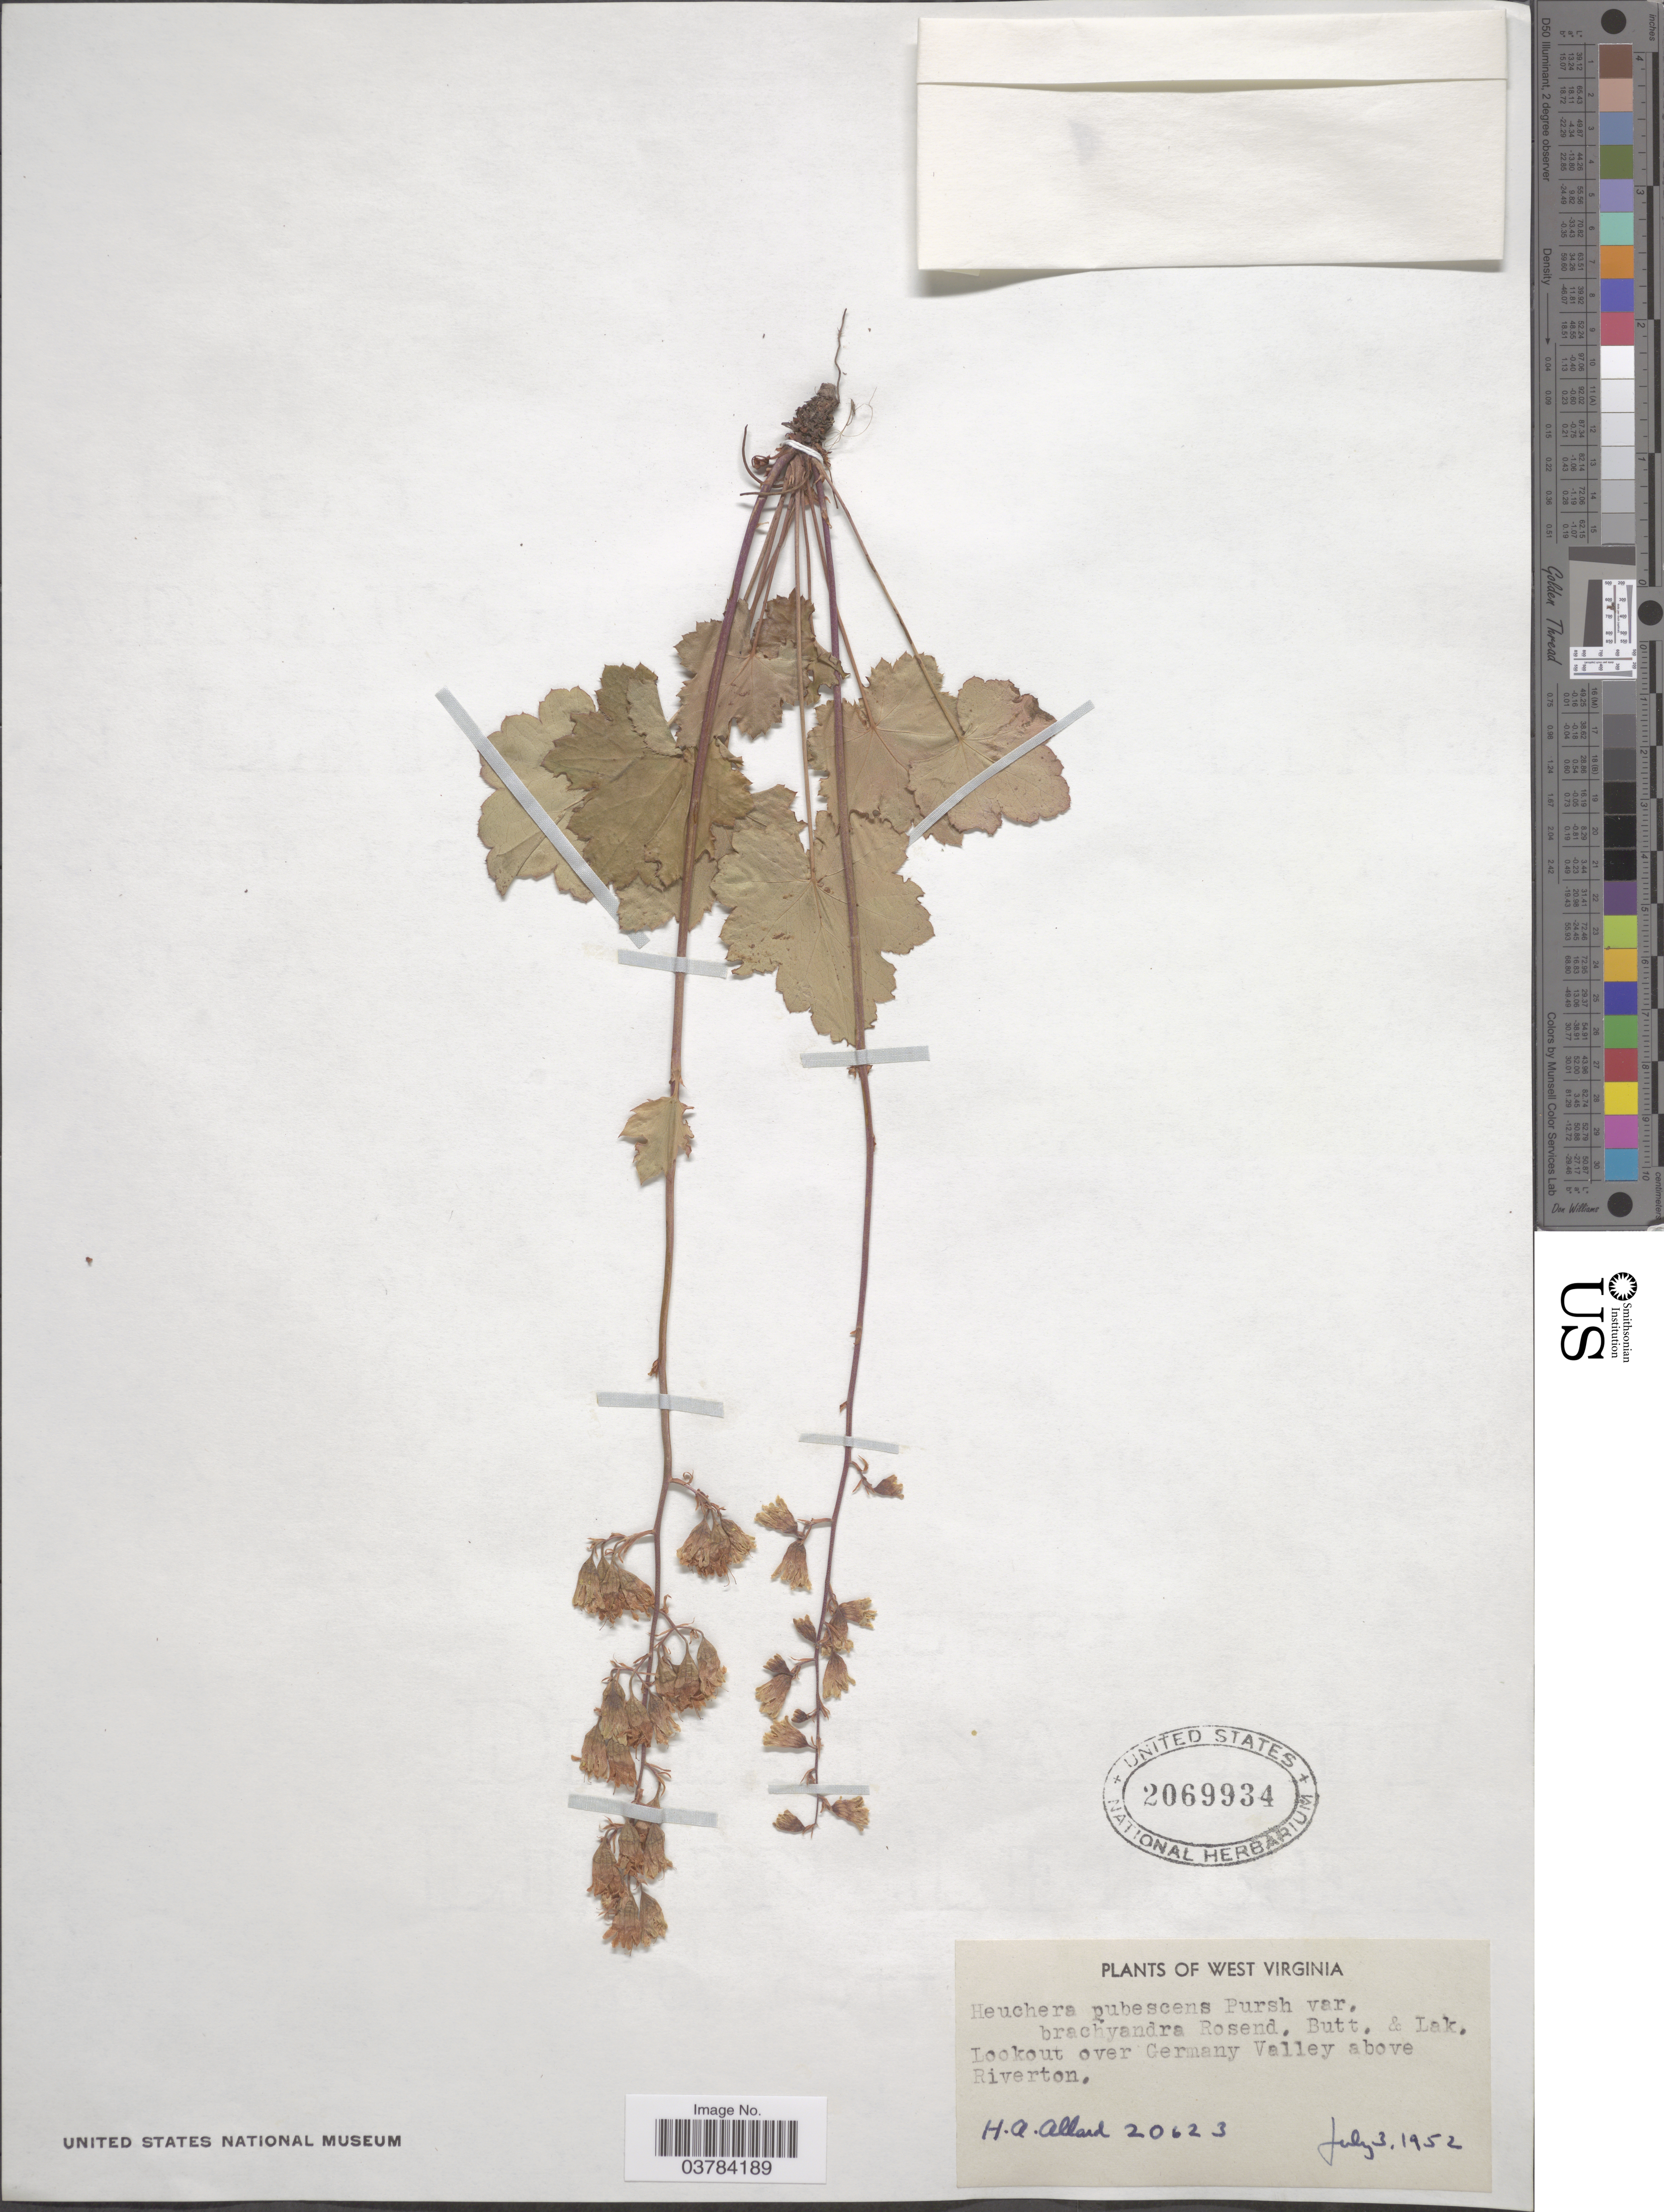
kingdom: Plantae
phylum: Tracheophyta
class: Magnoliopsida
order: Saxifragales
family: Saxifragaceae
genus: Heuchera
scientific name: Heuchera alba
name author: Rydb.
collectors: H. A. Allard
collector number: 20623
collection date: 1952-07-03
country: United States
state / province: West Virginia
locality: Lookout over Germany Valley above Riverton.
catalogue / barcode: US 2069934